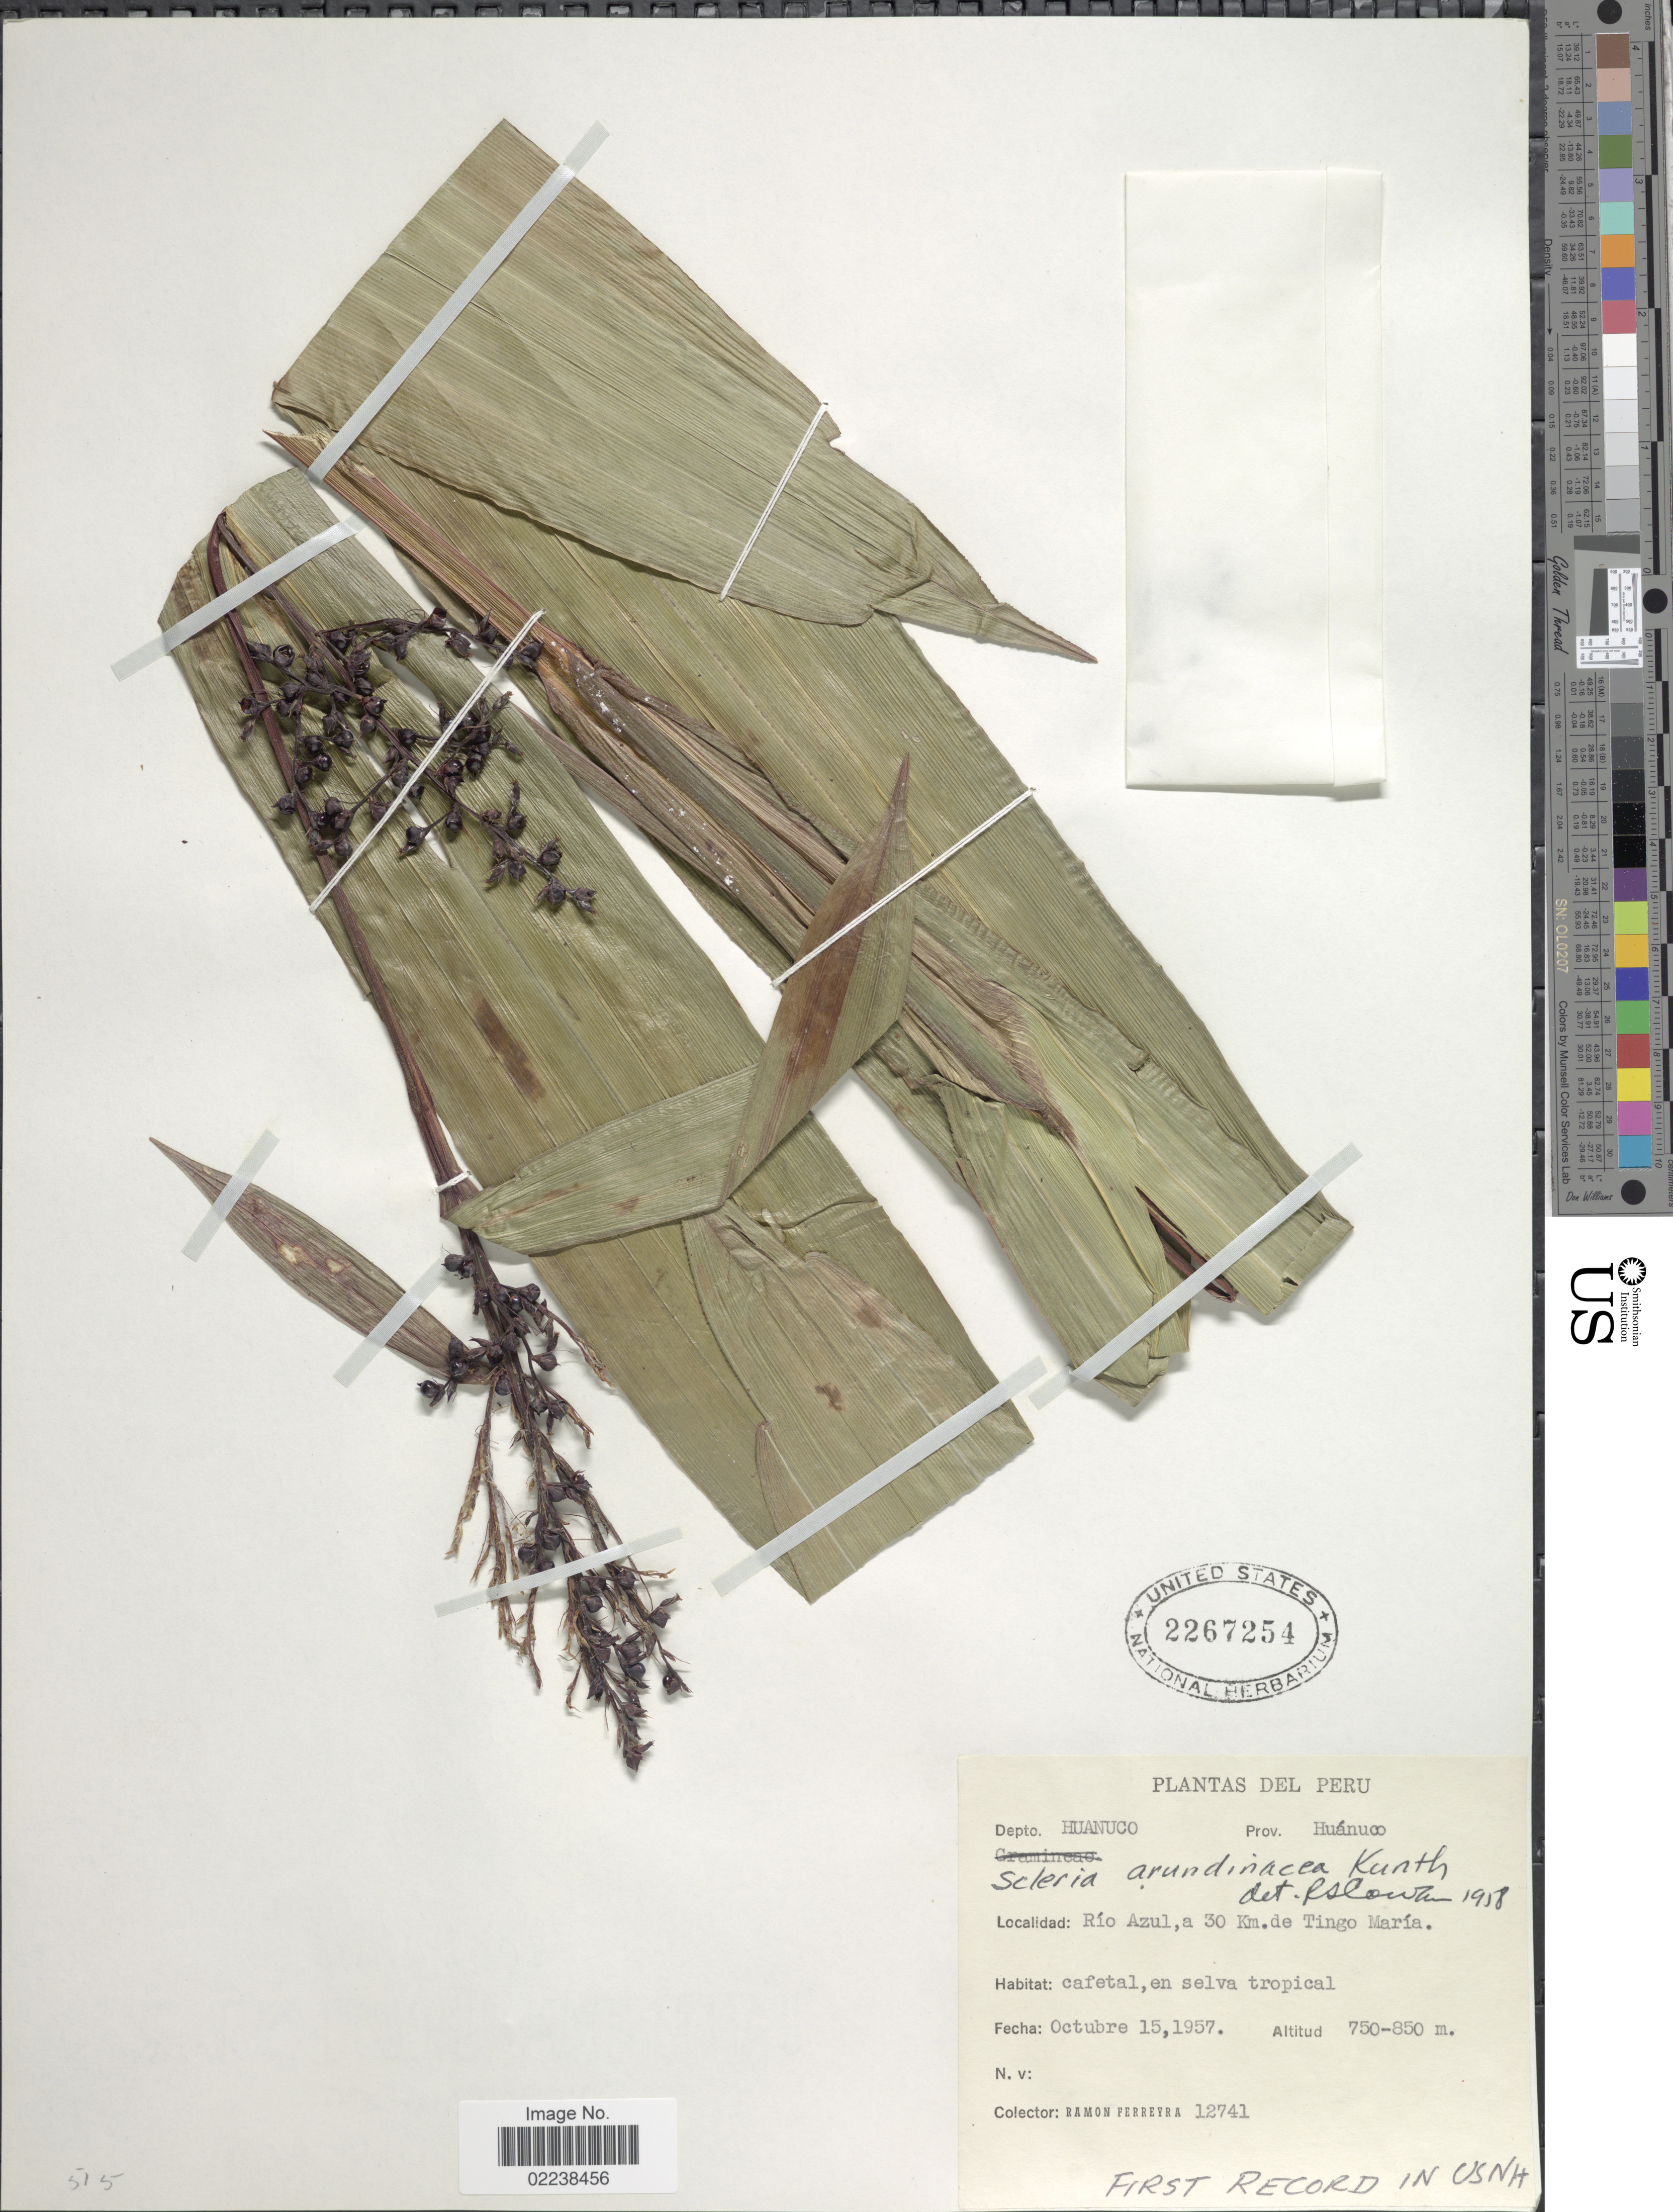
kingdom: Plantae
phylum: Tracheophyta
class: Liliopsida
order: Poales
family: Cyperaceae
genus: Scleria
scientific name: Scleria latifolia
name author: Sw.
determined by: Strong, Mark T., (BOT), Smithsonian Institution - National Museum of Natural History (UNITED STATES)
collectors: R. A. Ferreyra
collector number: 12741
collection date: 1957-10-15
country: Peru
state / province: Huánuco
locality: Depto: Huanuco, Prov. Huanuco. Rio Azul, a 30 Km. de Tingo Maria.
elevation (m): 750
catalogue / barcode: US 2267254